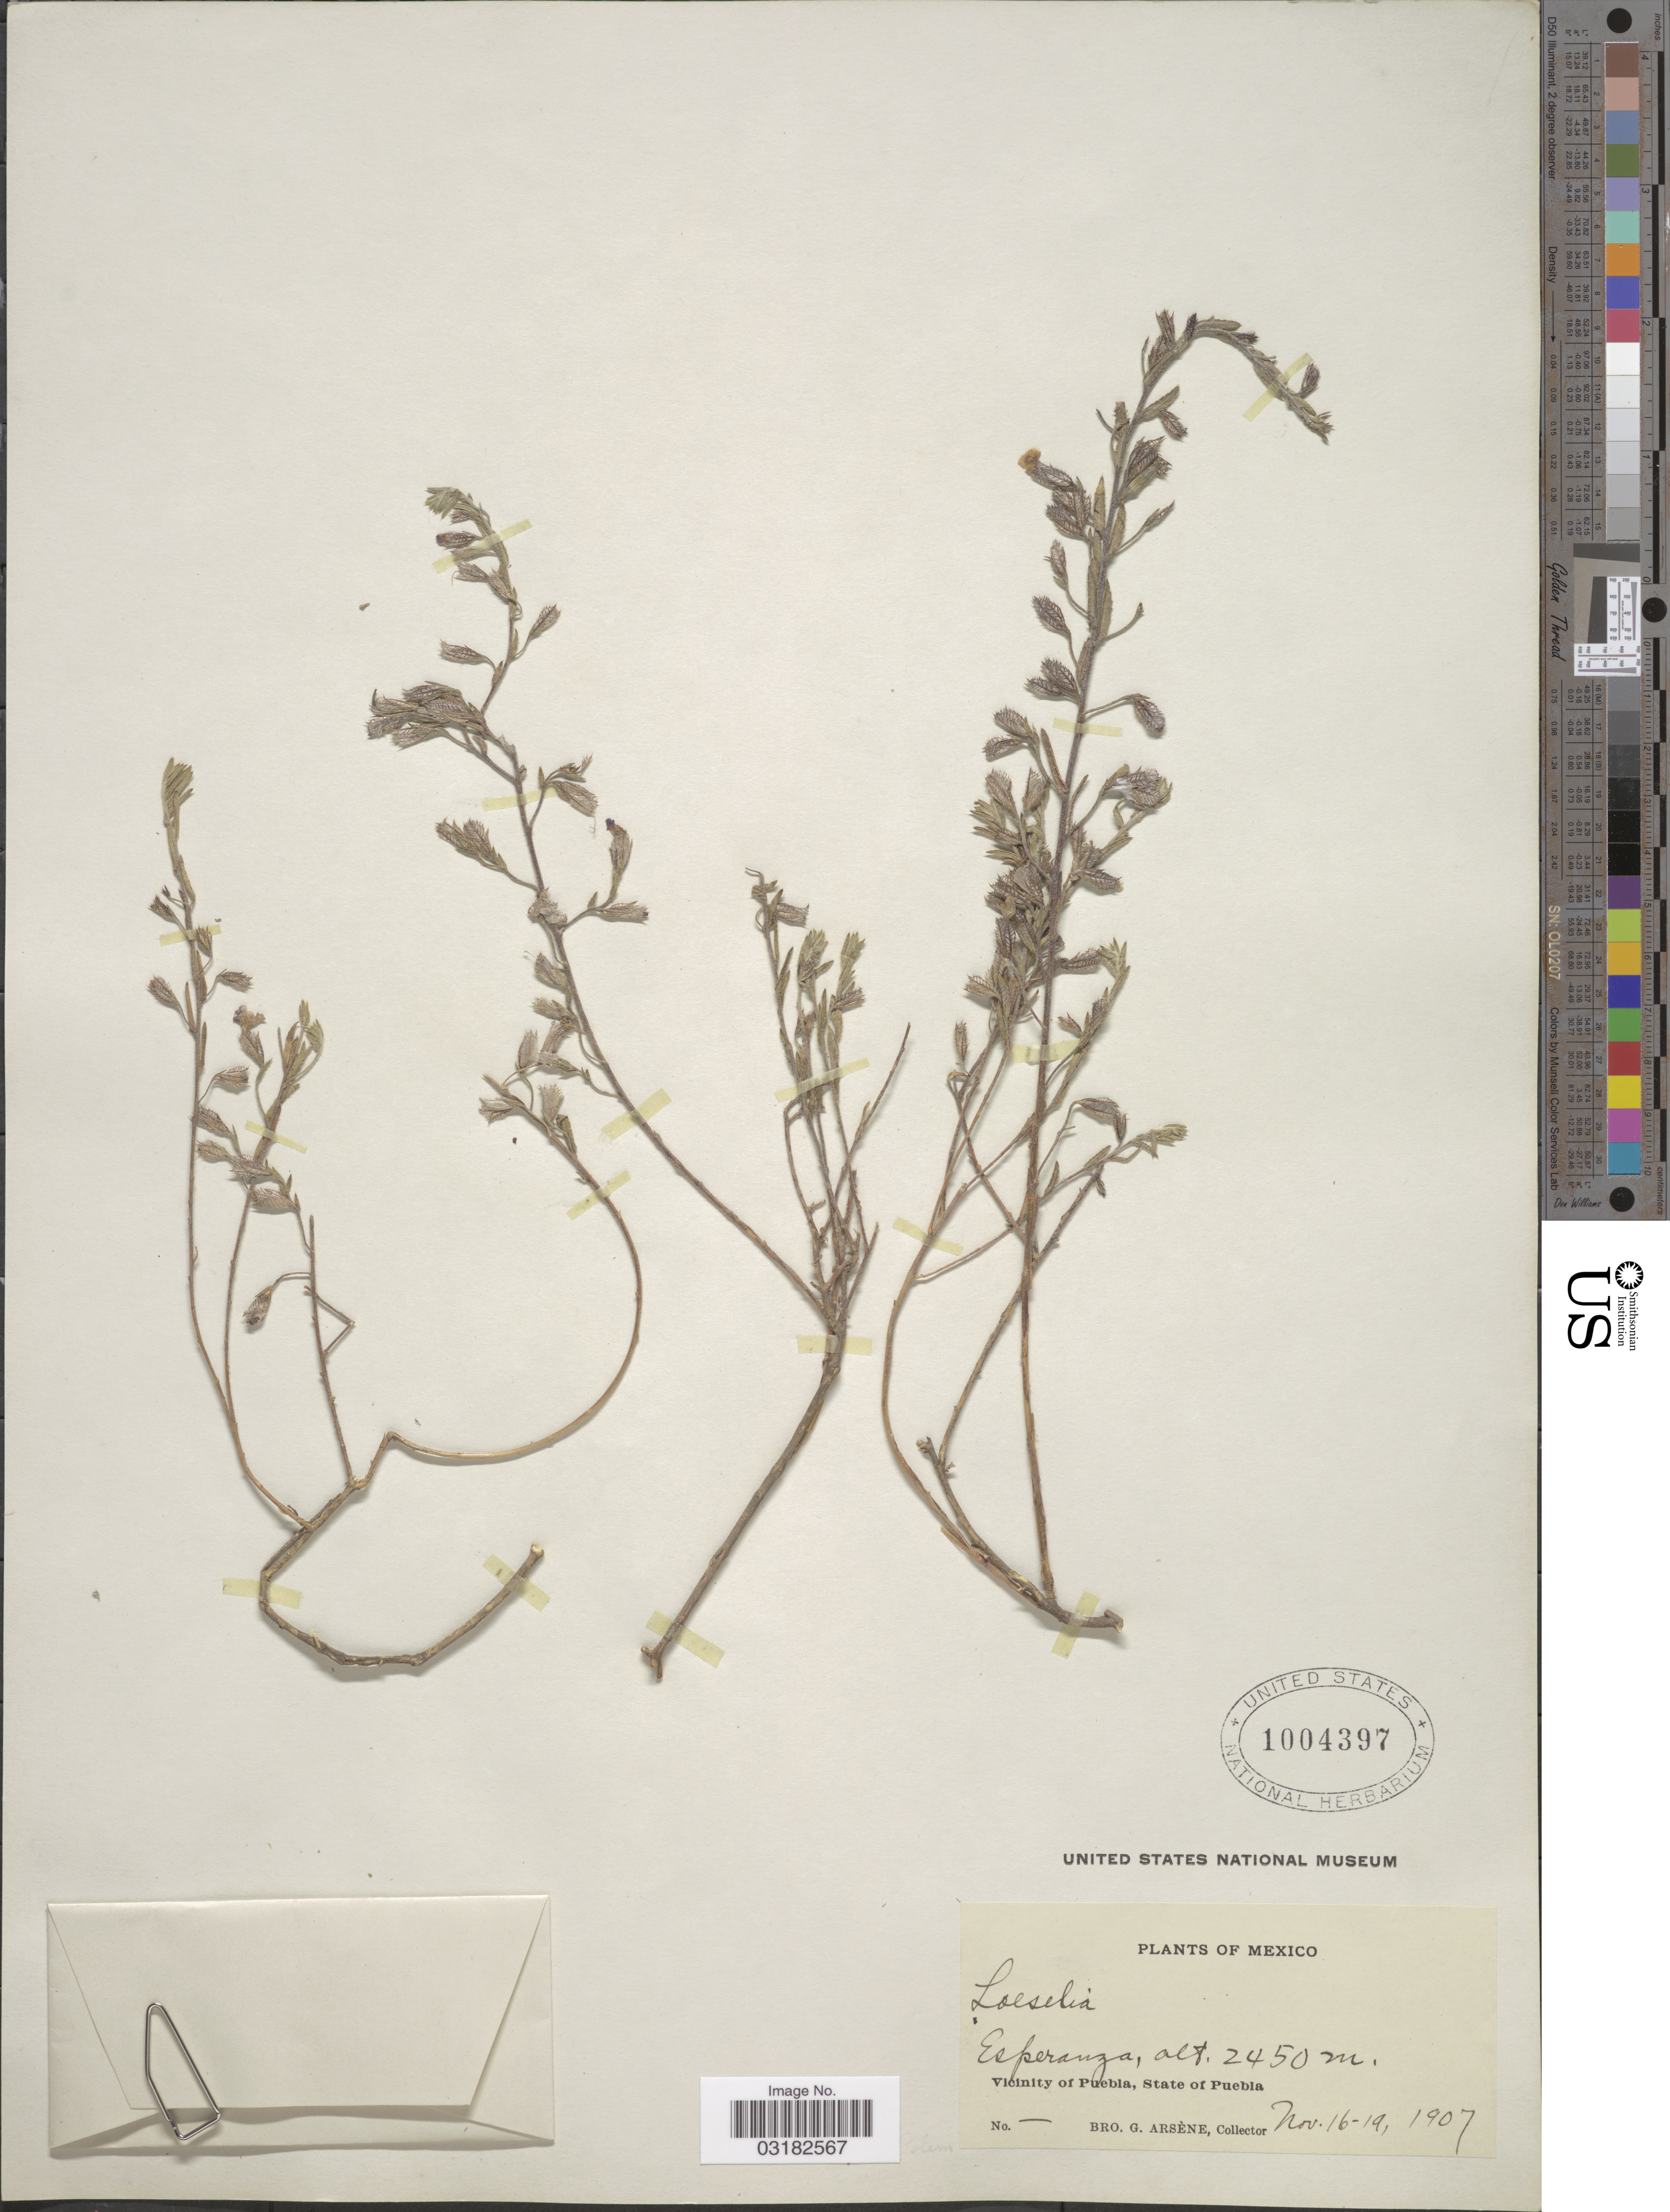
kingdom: Plantae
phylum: Tracheophyta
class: Magnoliopsida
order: Ericales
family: Polemoniaceae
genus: Loeselia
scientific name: Loeselia sp.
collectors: Bro. G. Arsène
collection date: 1907-11-16/1907-11-19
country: Mexico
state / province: Puebla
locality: Esperanza. Vicinity of Puebla, State of Puebla.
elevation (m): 2450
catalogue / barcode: US 1004397